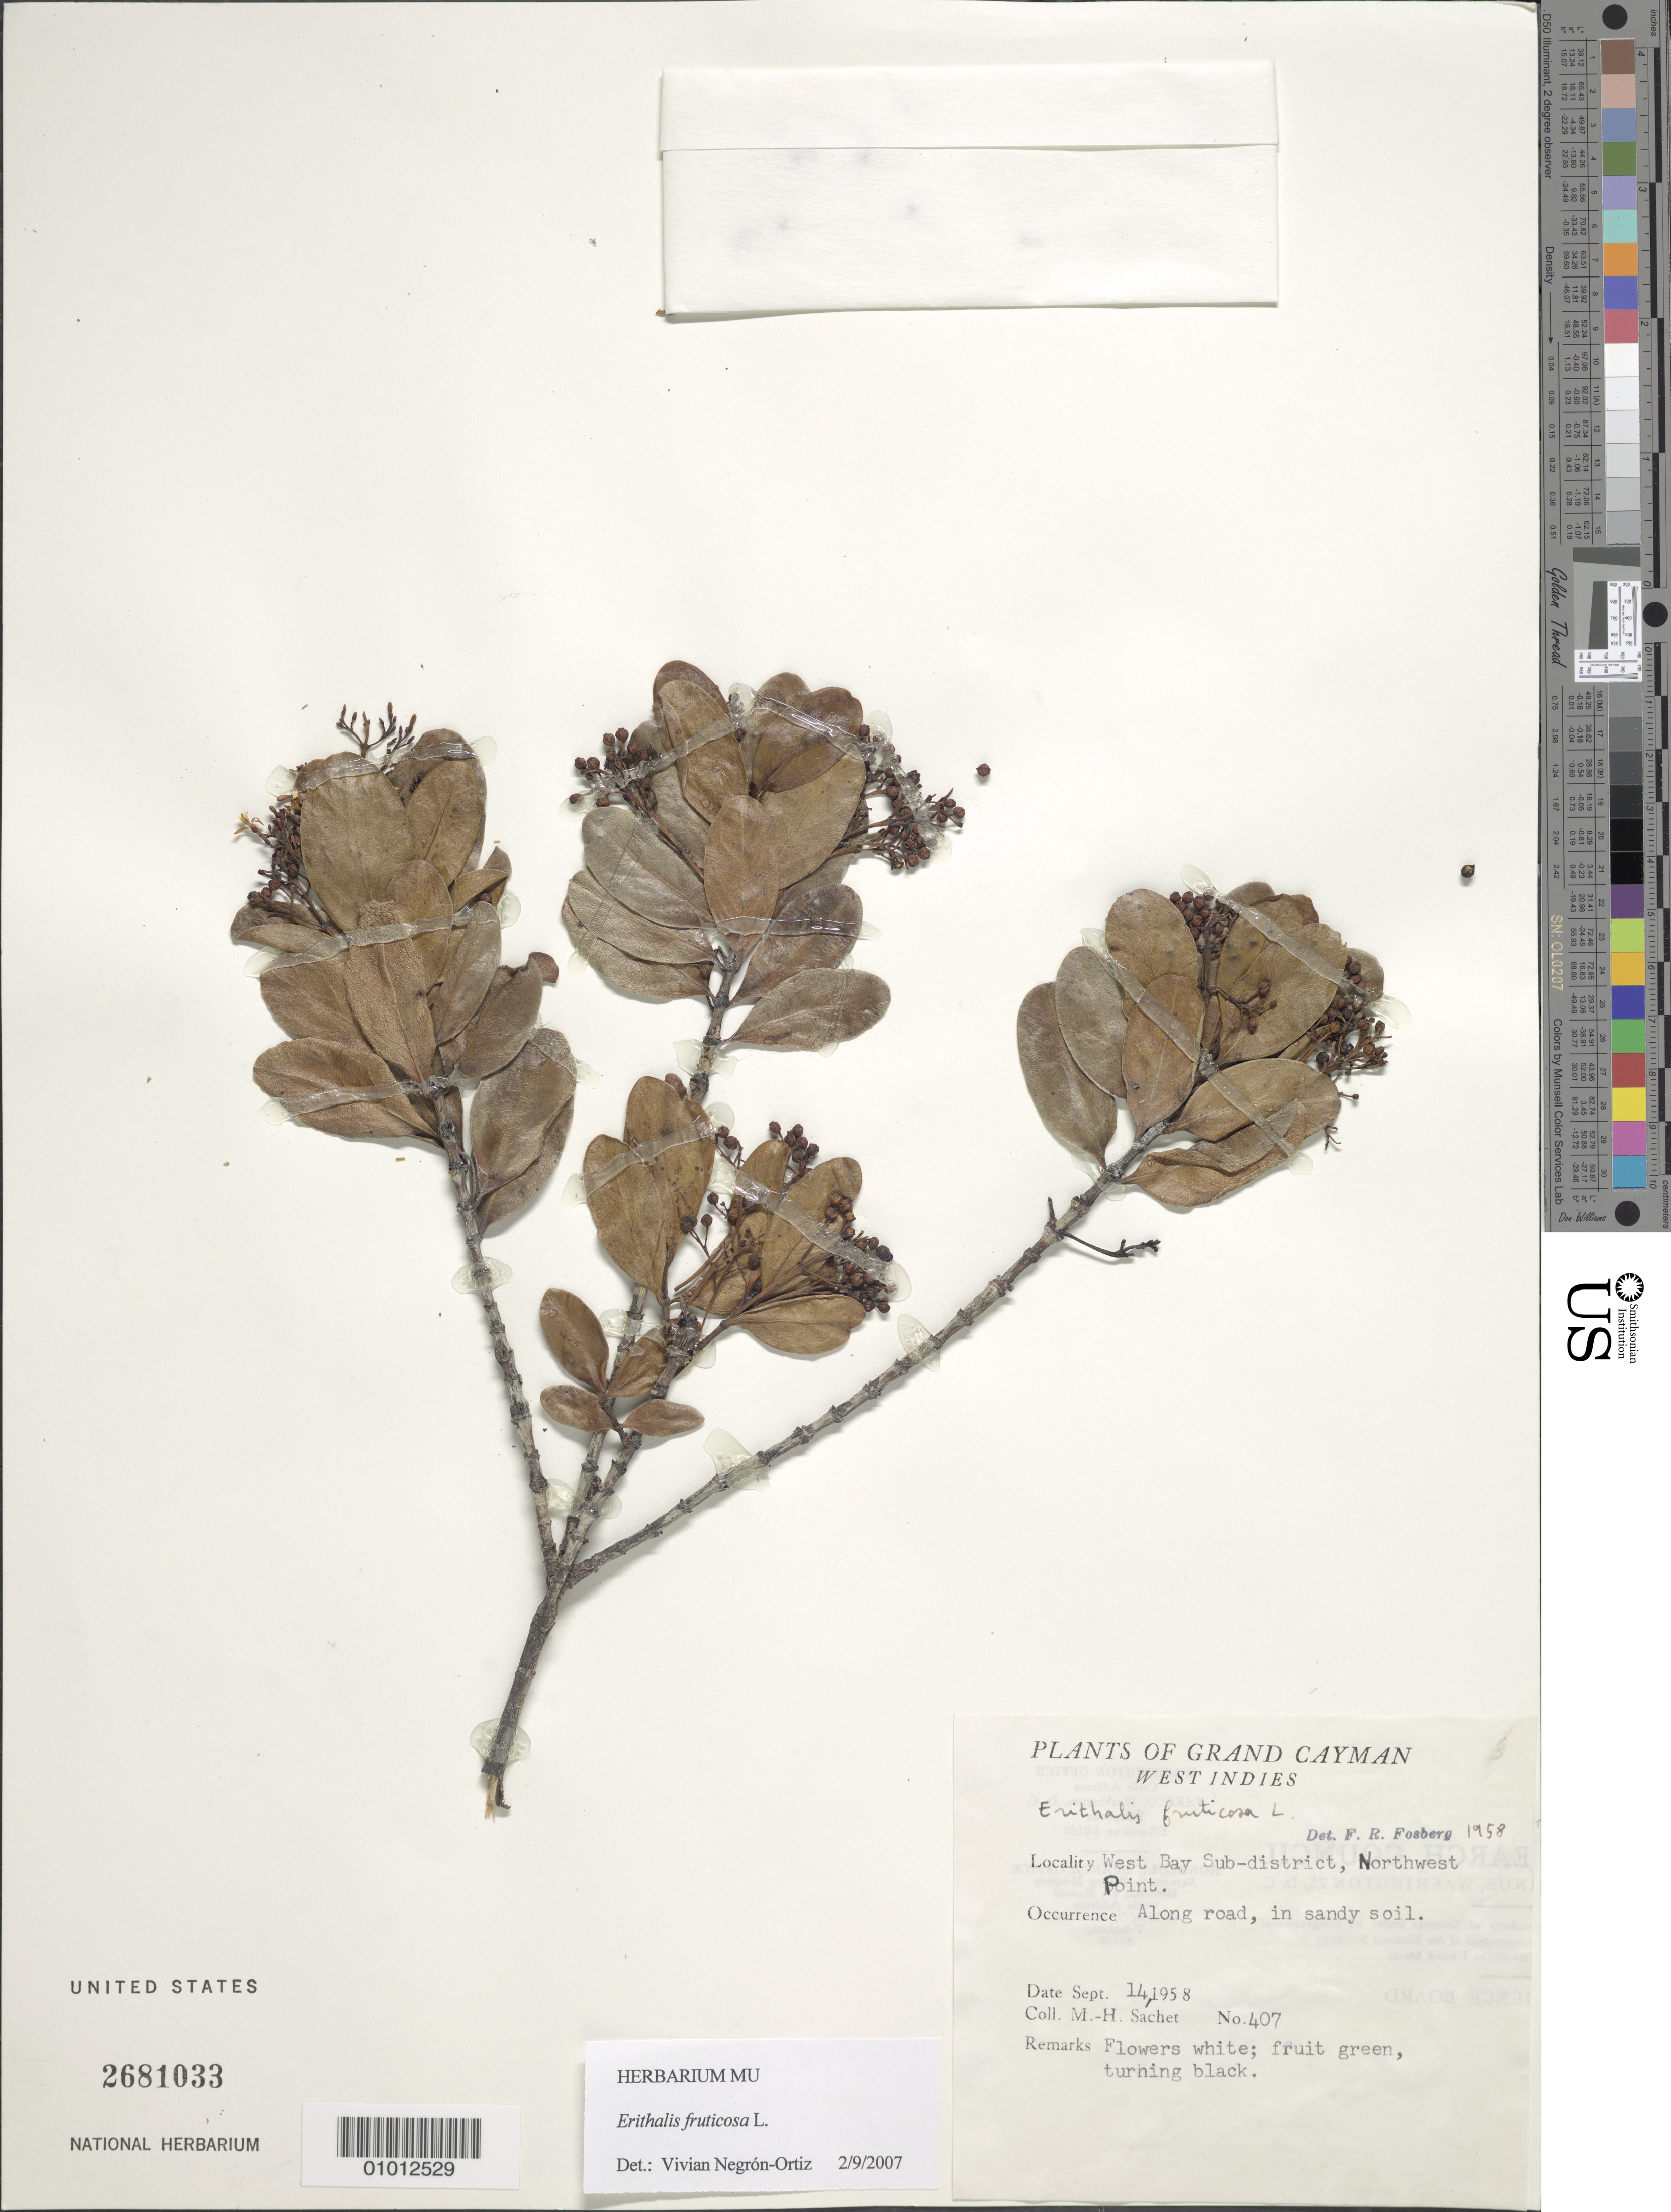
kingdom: Plantae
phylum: Tracheophyta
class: Magnoliopsida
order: Gentianales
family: Rubiaceae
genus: Erithalis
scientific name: Erithalis fruticosa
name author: L.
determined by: Negrón-Ortiz, V.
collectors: M.-H. Sachet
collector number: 407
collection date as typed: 14 Sep 1958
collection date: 1958-09-14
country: Cayman Islands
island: Grand Cayman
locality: West Bay Sub-district, Northwest Point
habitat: Along road, in sandy soil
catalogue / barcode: US 2681033